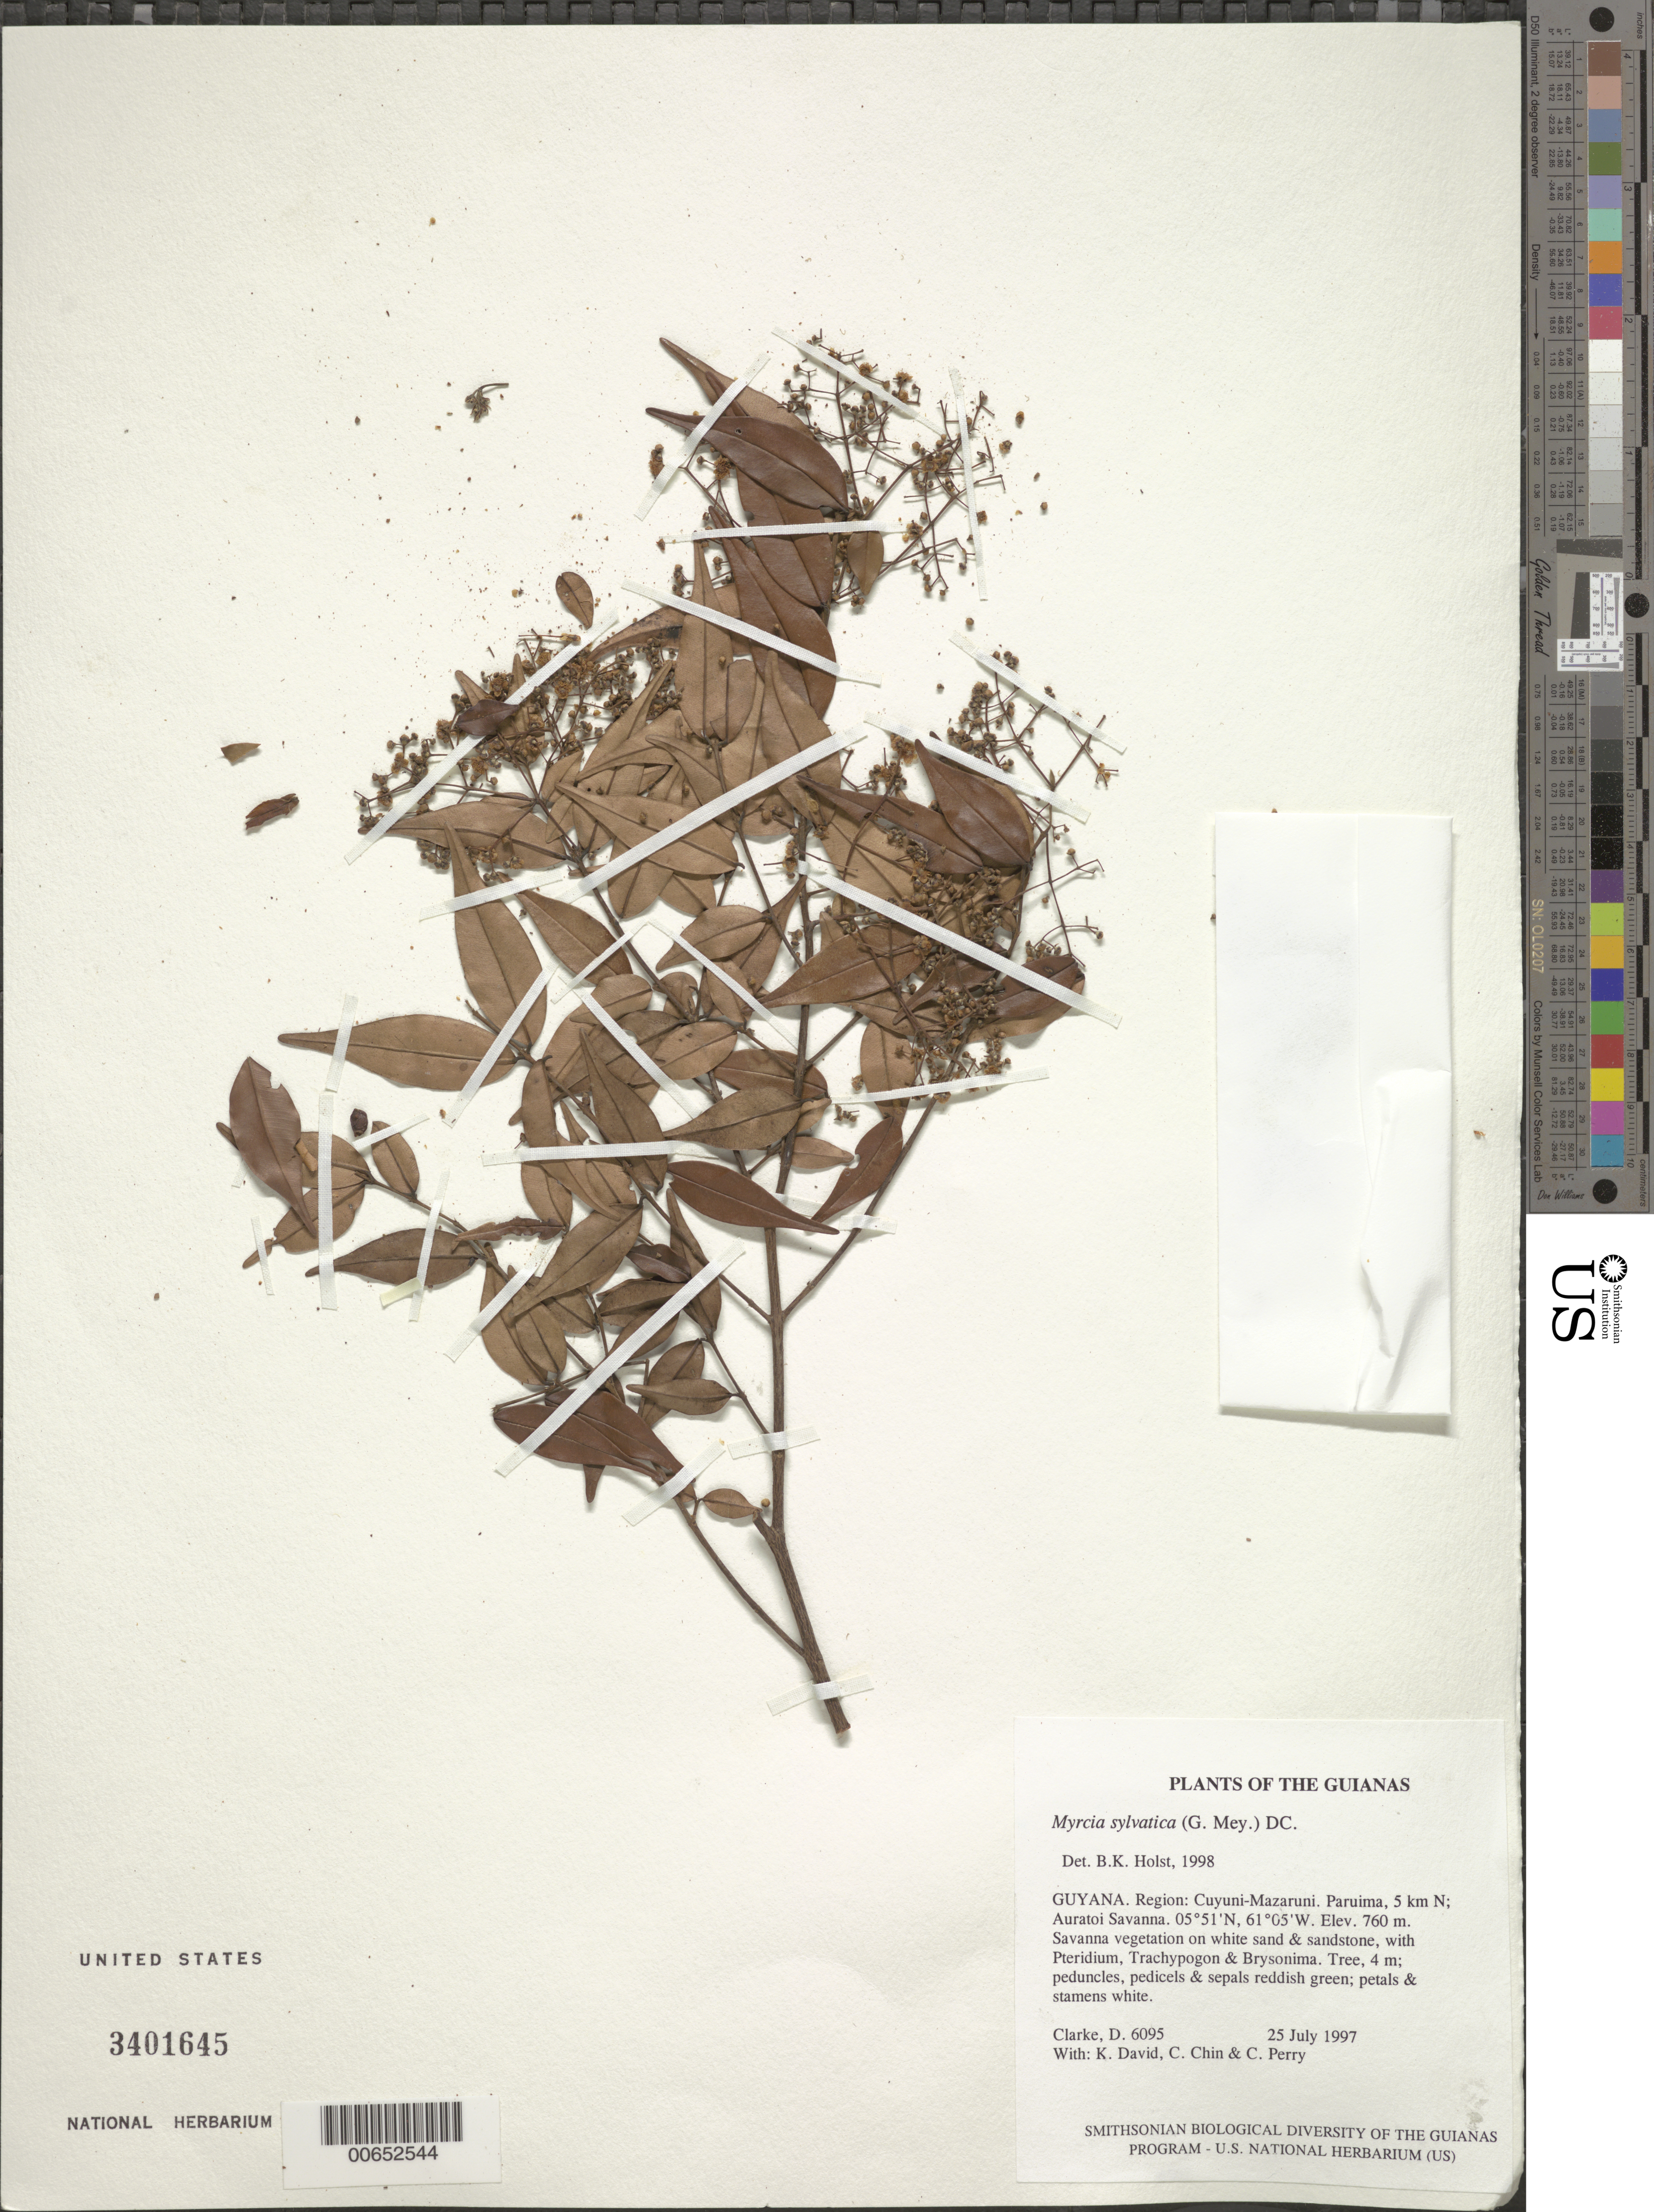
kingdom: Plantae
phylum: Tracheophyta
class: Magnoliopsida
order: Myrtales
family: Myrtaceae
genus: Myrcia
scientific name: Myrcia sylvatica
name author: (G. Mey.) DC.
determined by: Holst, Bruce K.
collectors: H. D. Clarke, K. David, C. Chin & C. Perry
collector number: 6095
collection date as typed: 25 July 1997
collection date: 1997-07-25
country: Guyana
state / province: Cuyuni-Mazaruni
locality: Paruima, 5 km N; Auratoi Savanna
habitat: Savanna vegetation on white sand & sandstone, with Pteridium, Trachypogon & Brysonima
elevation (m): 760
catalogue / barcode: US 3401645